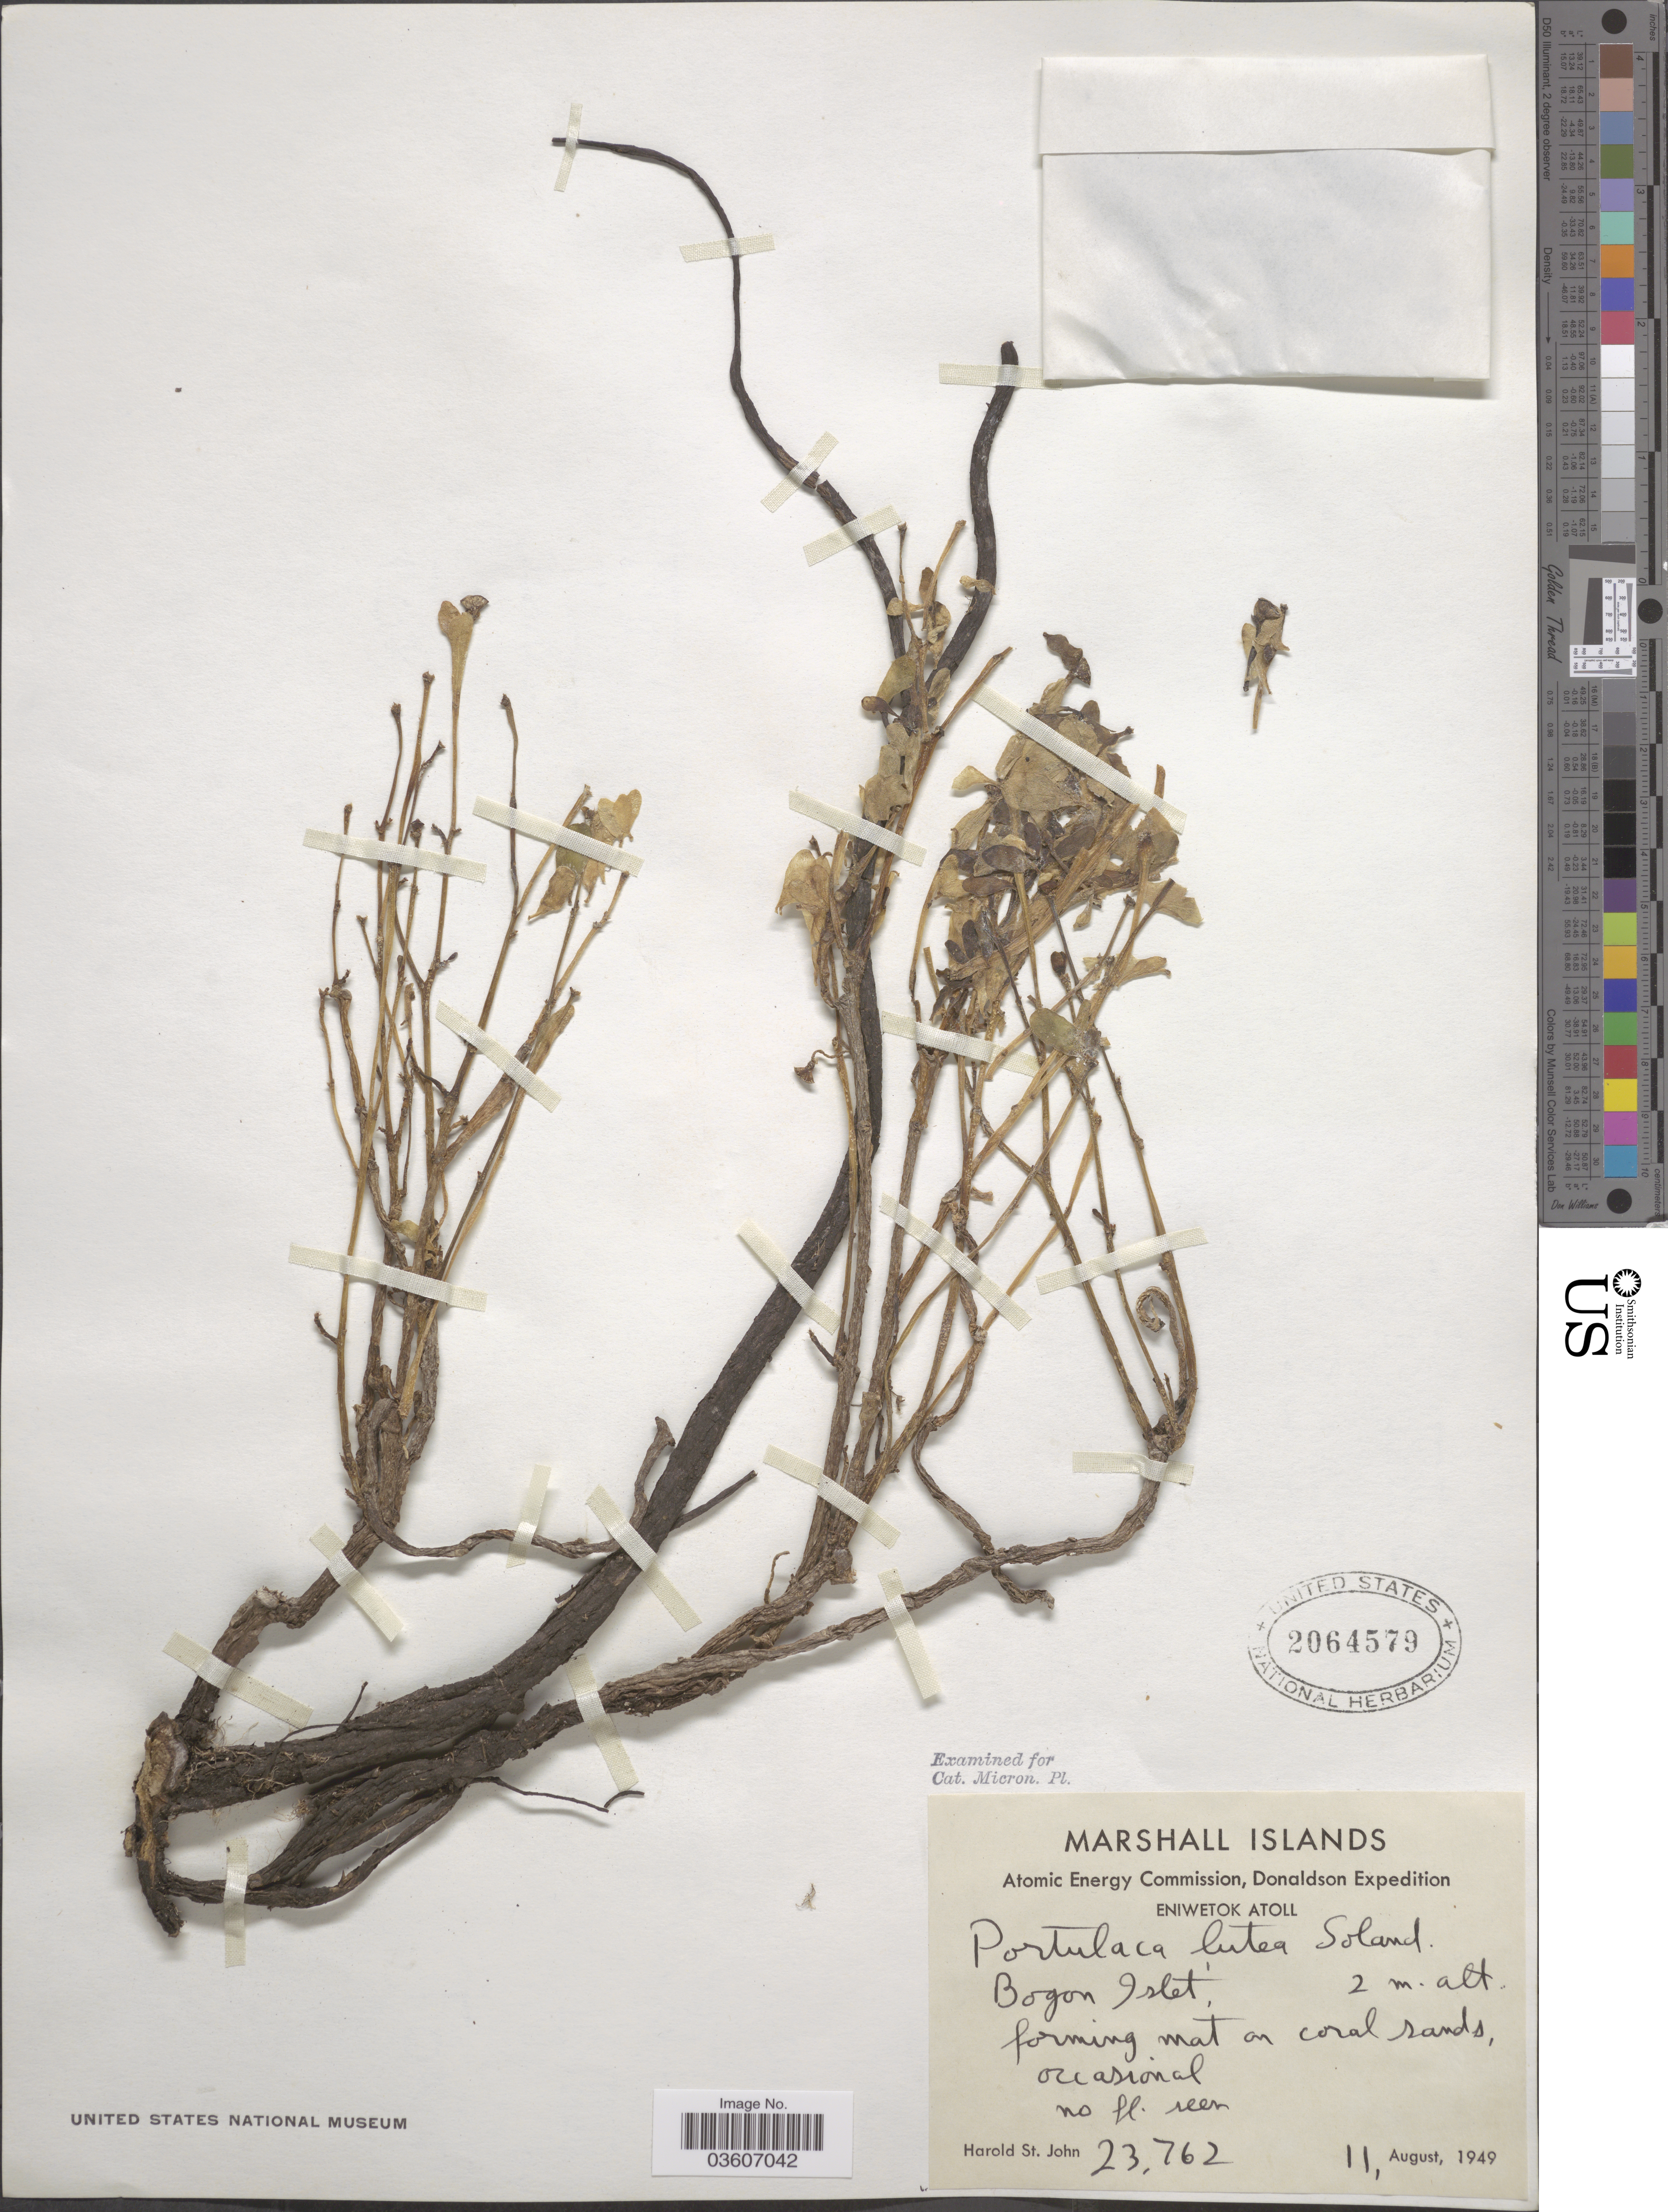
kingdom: Plantae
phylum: Tracheophyta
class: Magnoliopsida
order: Caryophyllales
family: Portulacaceae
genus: Portulaca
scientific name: Portulaca lutea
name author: Sol. ex G. Forst.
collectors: H. St. John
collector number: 23762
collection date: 1949-08-11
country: Marshall Islands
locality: Eniwetok Atoll. Bogon Islet.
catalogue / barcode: US 2064579